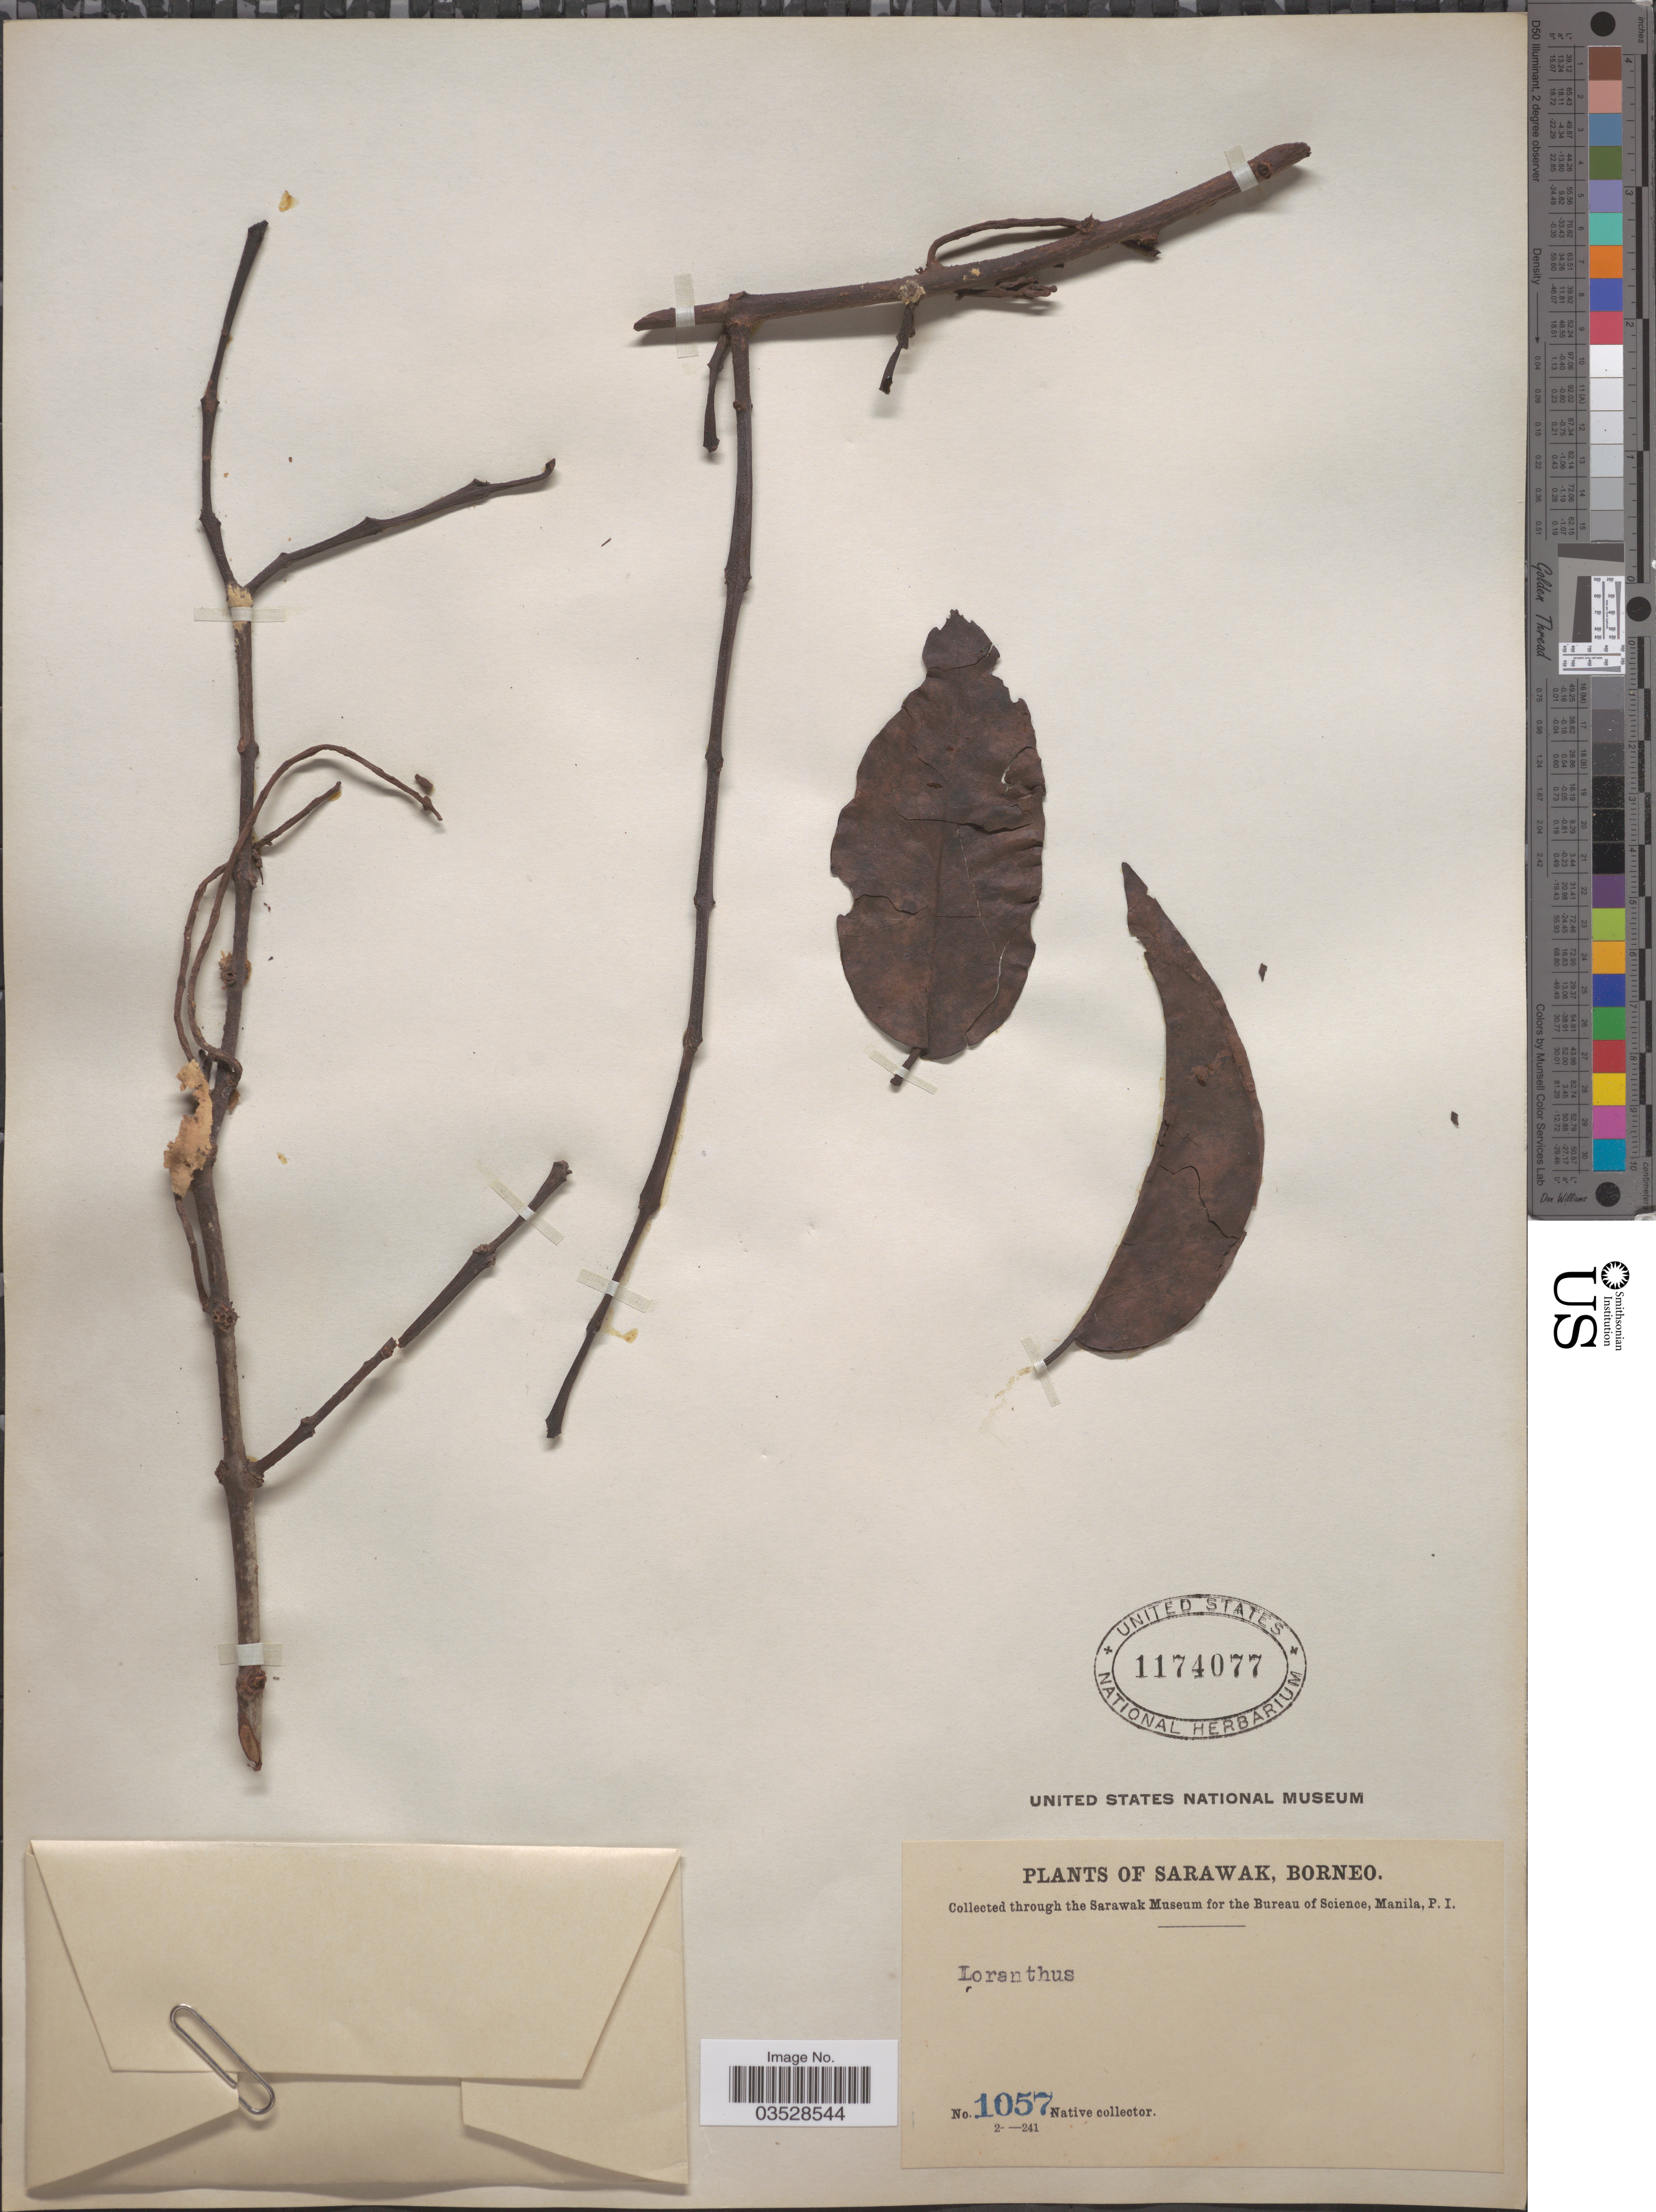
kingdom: Plantae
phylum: Tracheophyta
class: Magnoliopsida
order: Santalales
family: Loranthaceae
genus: Loranthus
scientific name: Loranthus sp.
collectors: Native collector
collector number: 1057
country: Malaysia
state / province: Sarawak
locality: Borneo.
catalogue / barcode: US 1174077